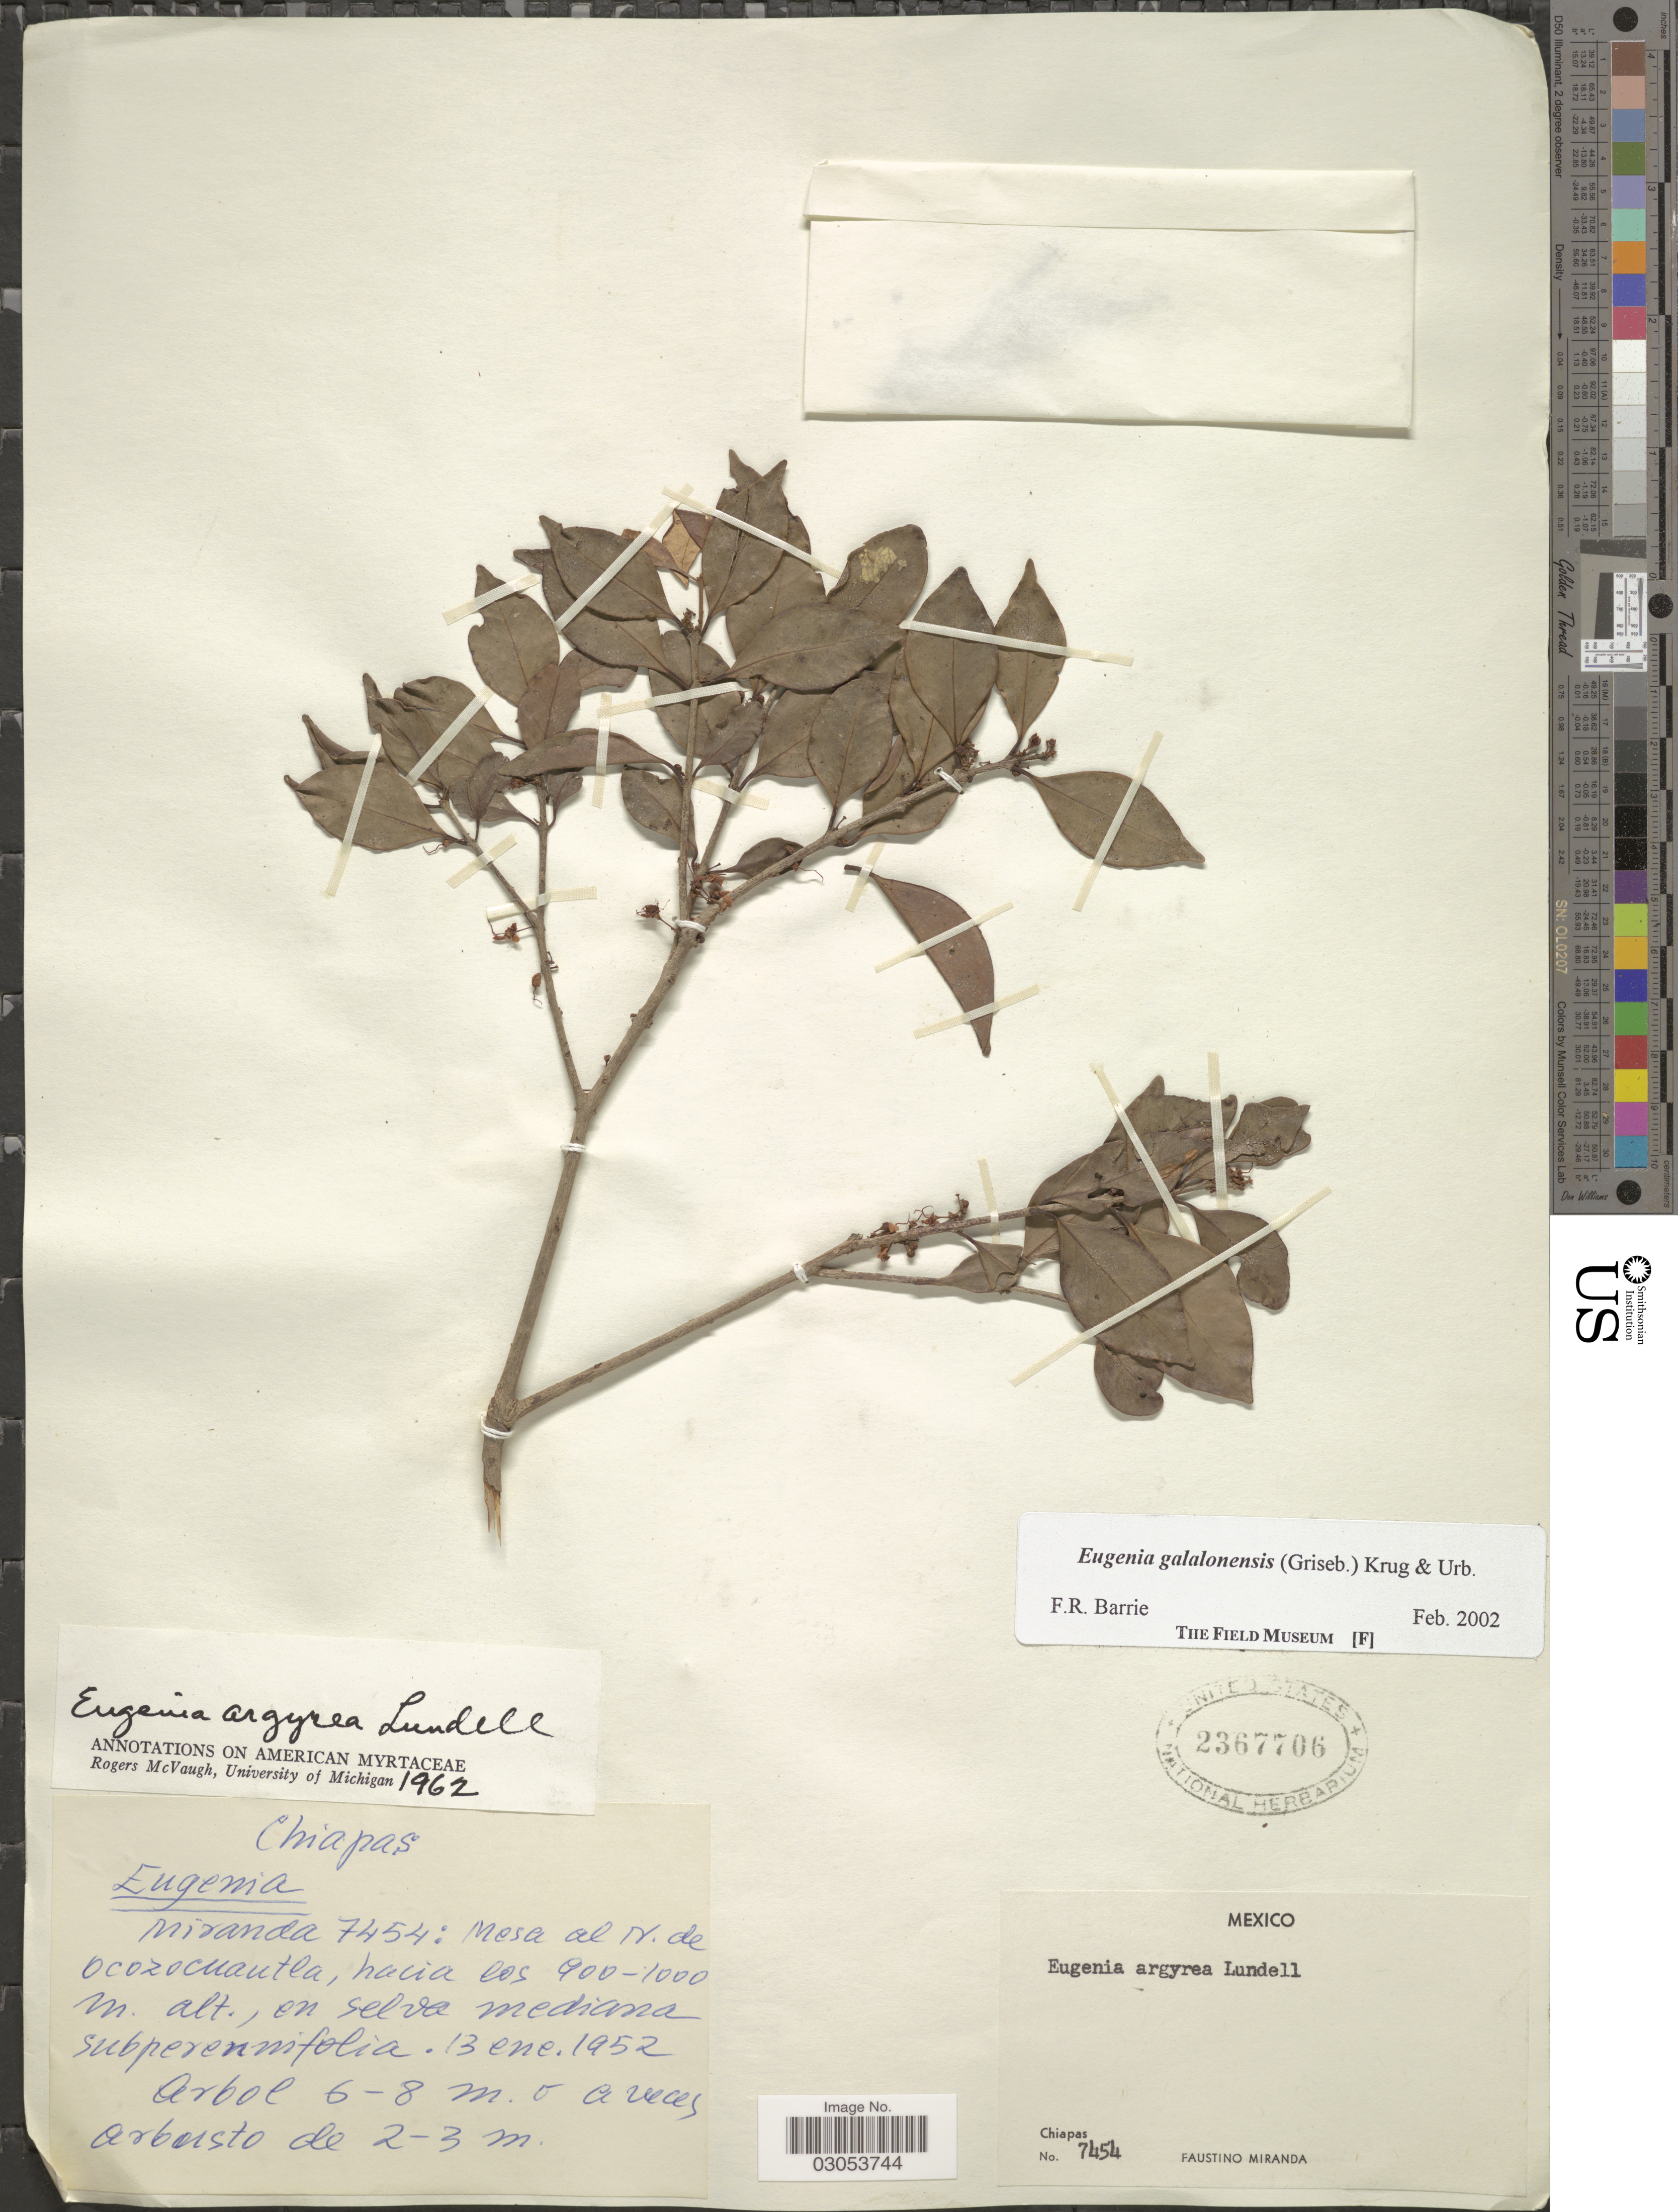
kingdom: Plantae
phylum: Tracheophyta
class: Magnoliopsida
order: Myrtales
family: Myrtaceae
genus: Eugenia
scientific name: Eugenia galalonensis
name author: (Griseb.) Krug & Urb.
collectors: F. Miranda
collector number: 7454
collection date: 1952-01-13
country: Mexico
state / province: Chiapas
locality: Mesa al N de Ocozocuantla.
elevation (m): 900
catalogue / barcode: US 2367706